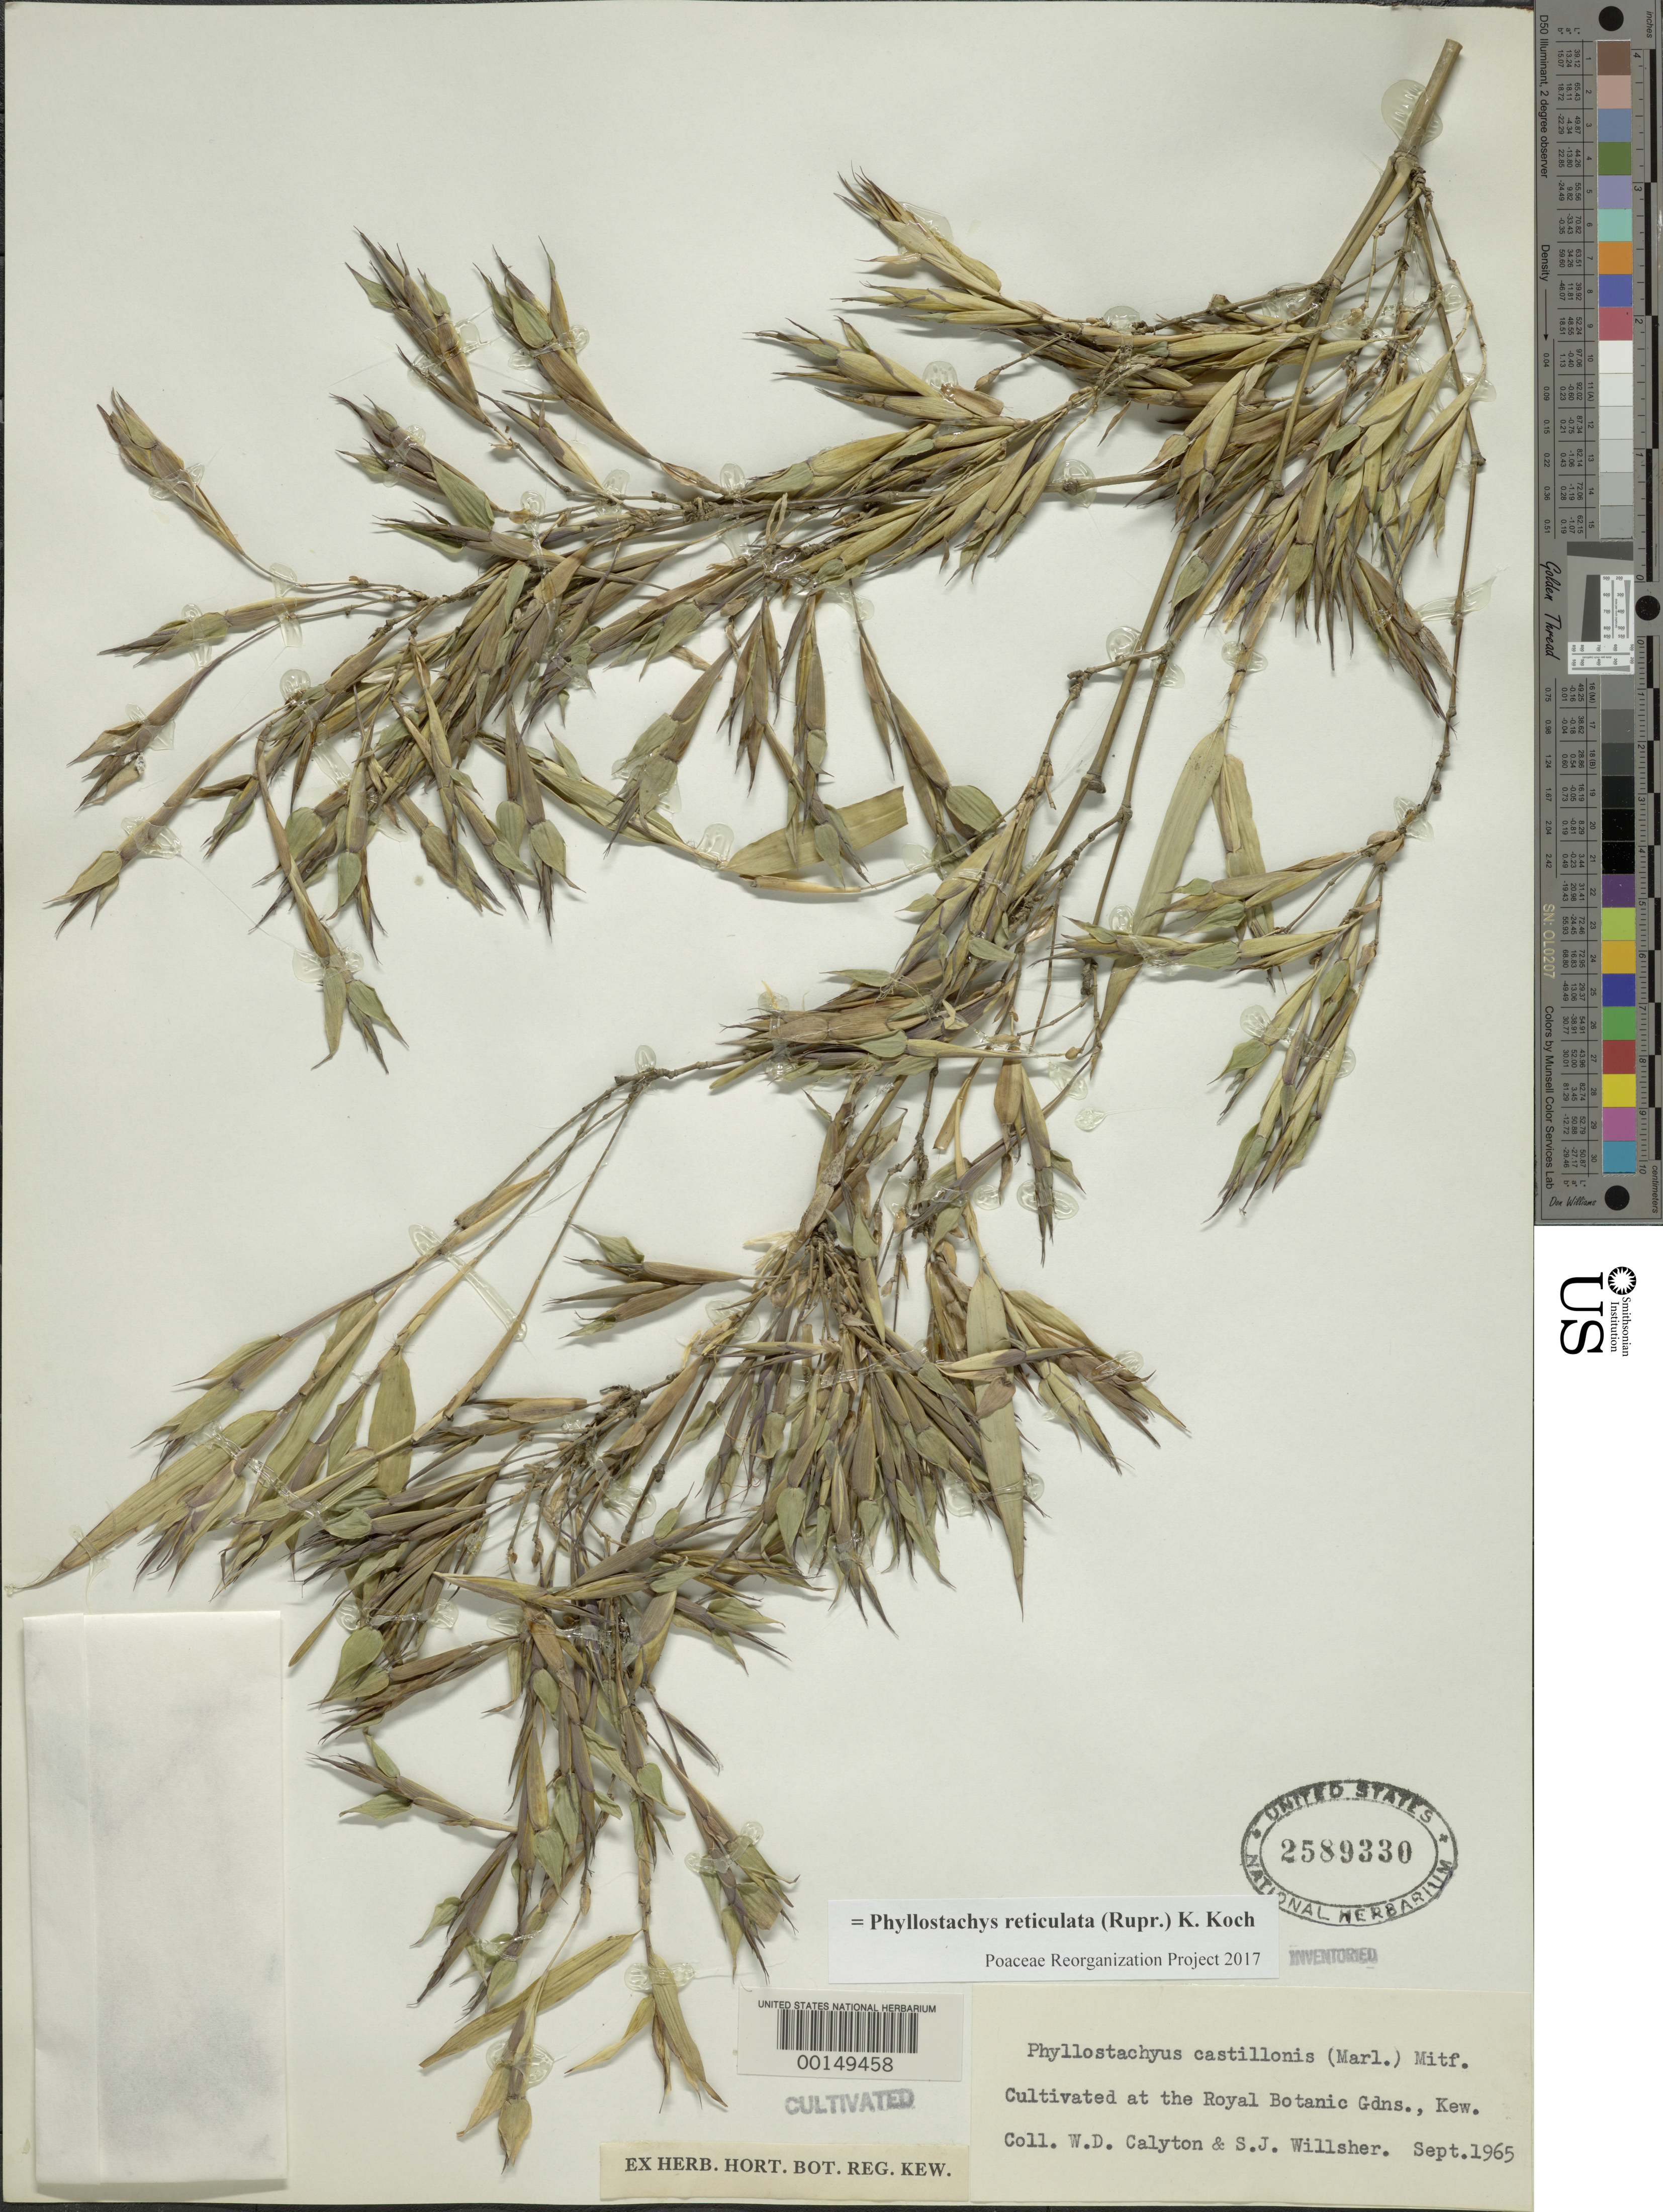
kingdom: Plantae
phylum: Tracheophyta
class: Liliopsida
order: Poales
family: Poaceae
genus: Phyllostachys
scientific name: Phyllostachys reticulata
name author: (Rupr.) K. Koch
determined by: Poaceae Reorganization Project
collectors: W. D. Clayton & S. Willsher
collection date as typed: Sep 1965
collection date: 1965-09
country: United Kingdom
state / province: England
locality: Kew, royal botanic gardens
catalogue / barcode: US 2589330